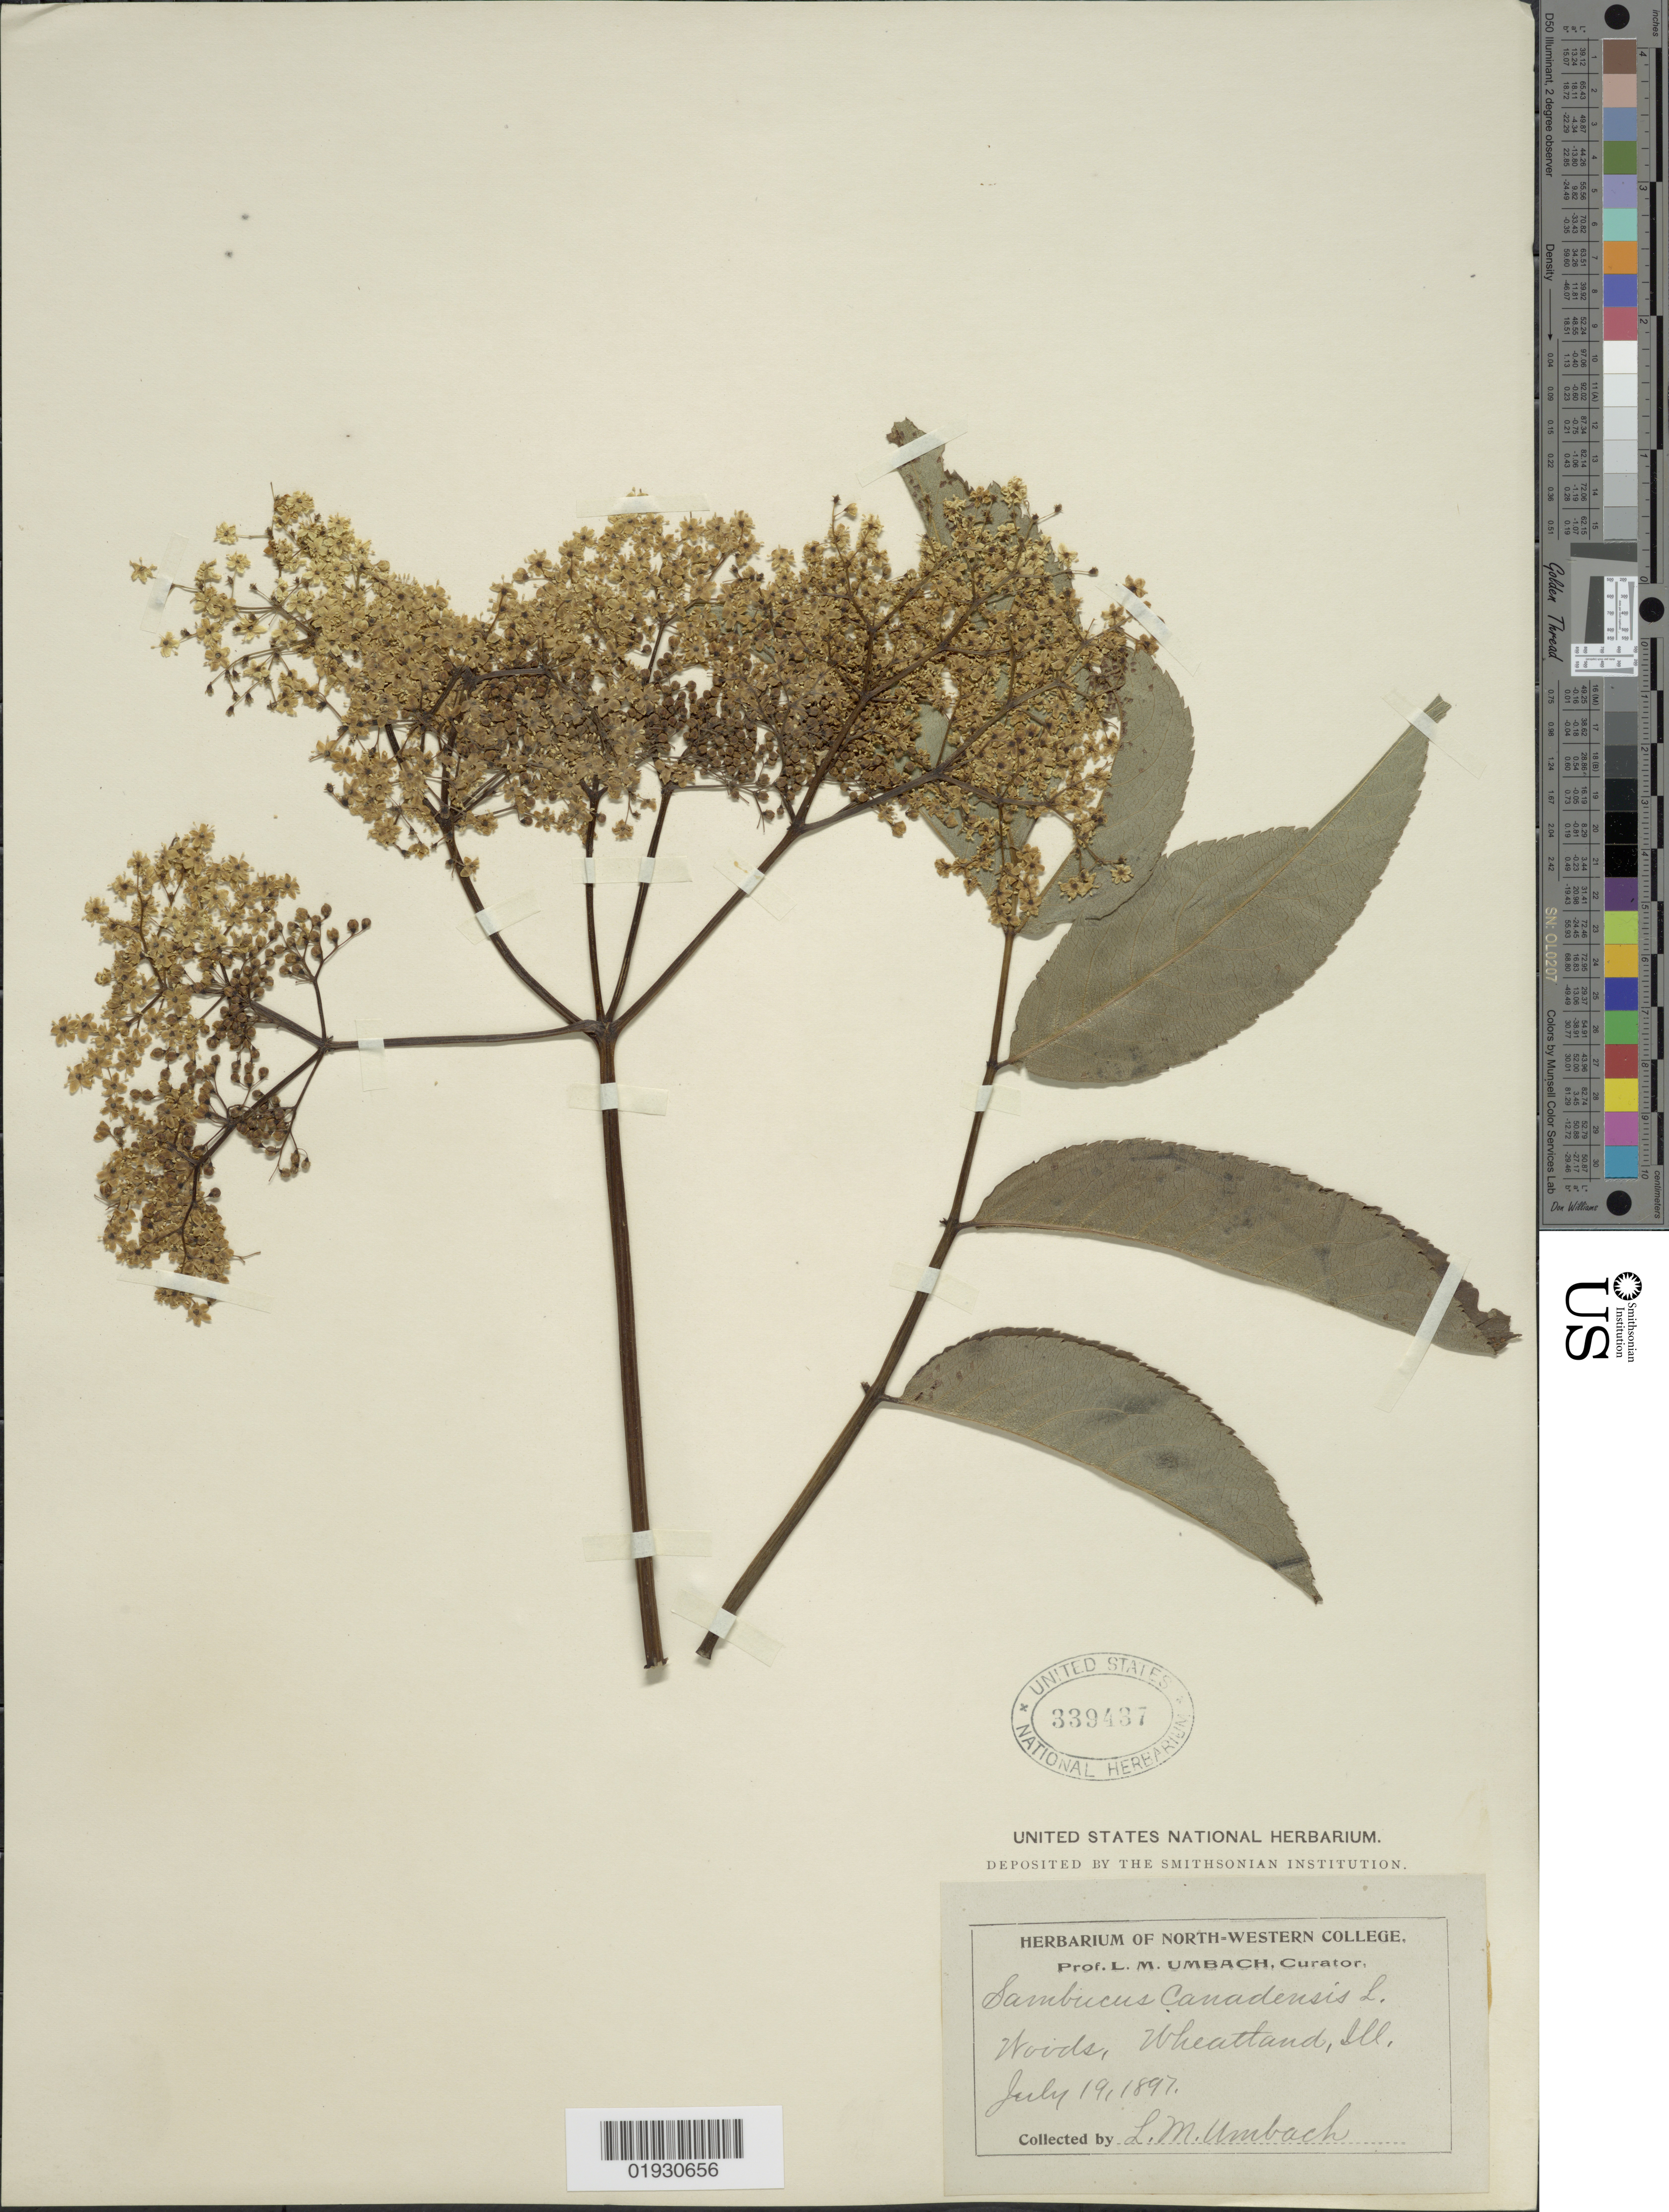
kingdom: Plantae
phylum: Tracheophyta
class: Magnoliopsida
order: Dipsacales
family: Viburnaceae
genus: Sambucus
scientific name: Sambucus canadensis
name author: L.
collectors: L. M. Umbach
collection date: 1897-07-19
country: United States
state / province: Illinois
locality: Wheatland.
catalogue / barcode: US 339437